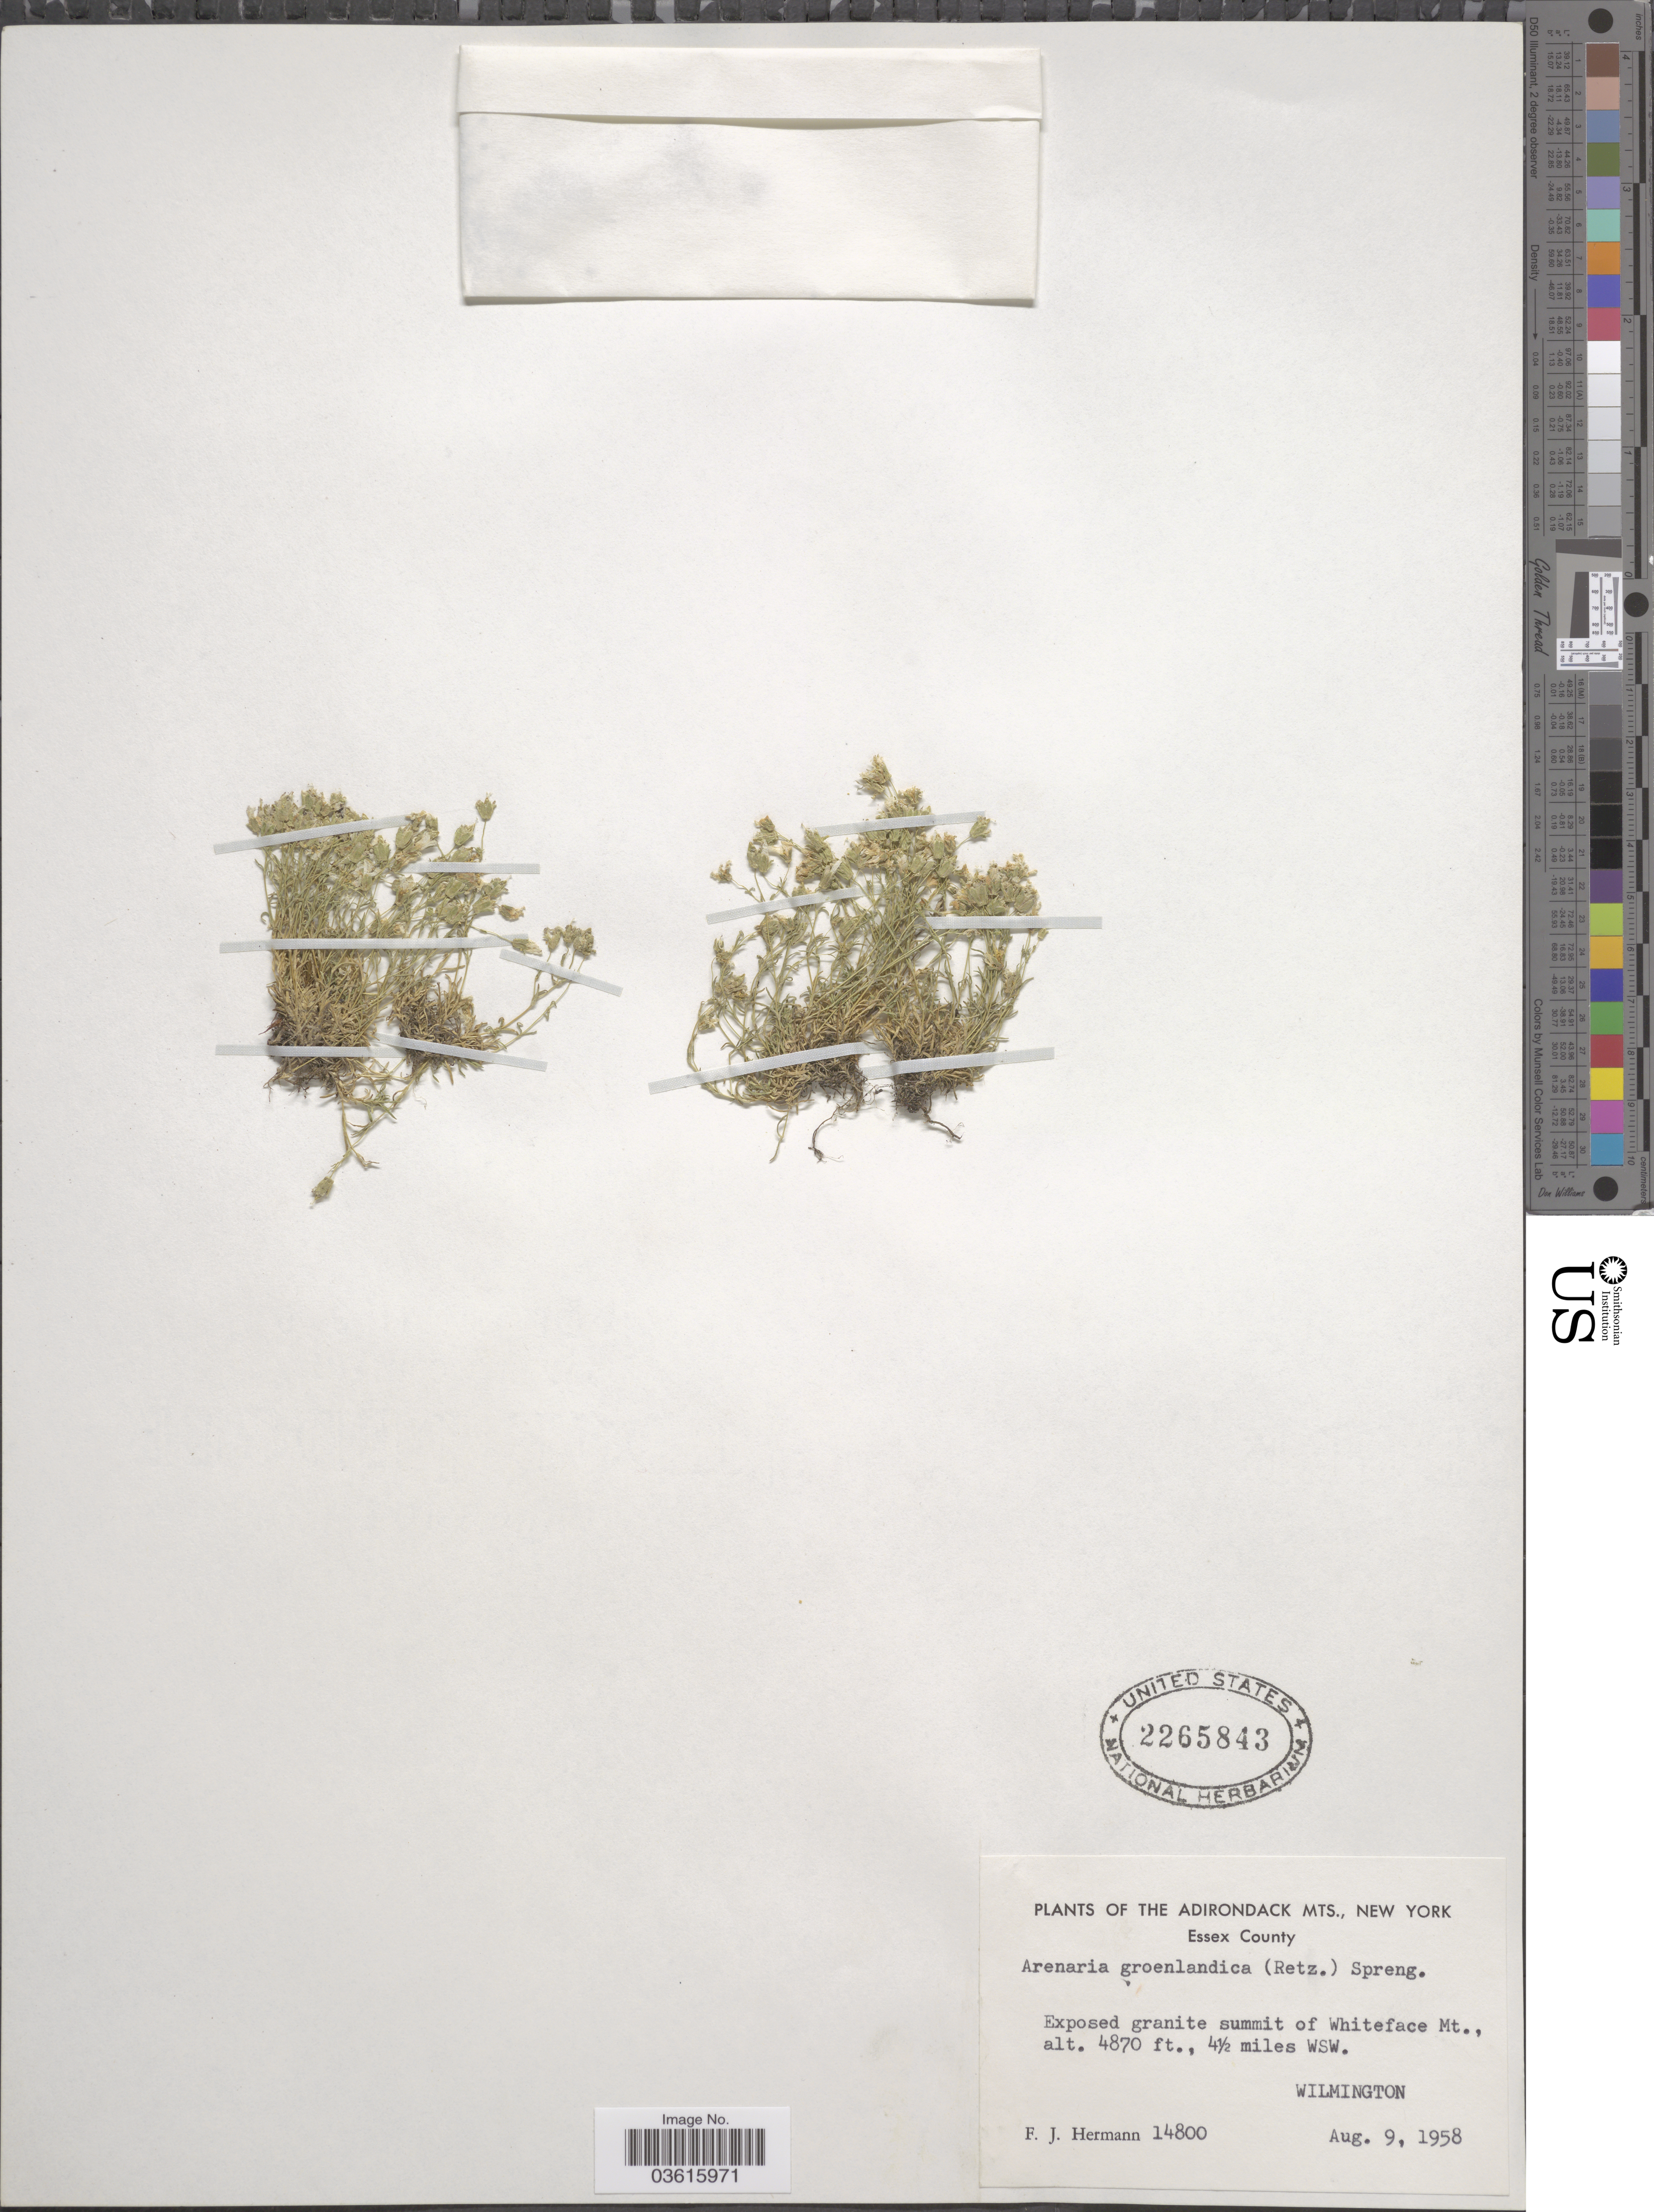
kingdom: Plantae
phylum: Tracheophyta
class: Magnoliopsida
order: Caryophyllales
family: Caryophyllaceae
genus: Minuartia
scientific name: Minuartia groenlandica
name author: (Retz.) Ostenf.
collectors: F. J. Hermann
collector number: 14800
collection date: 1958-08-09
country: United States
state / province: New York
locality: The Adirondack Mts., Essex County. Exposed granite summit of Whiteface Mt., 4½ miles WSW. Wilmington.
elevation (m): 1484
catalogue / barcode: US 2265843